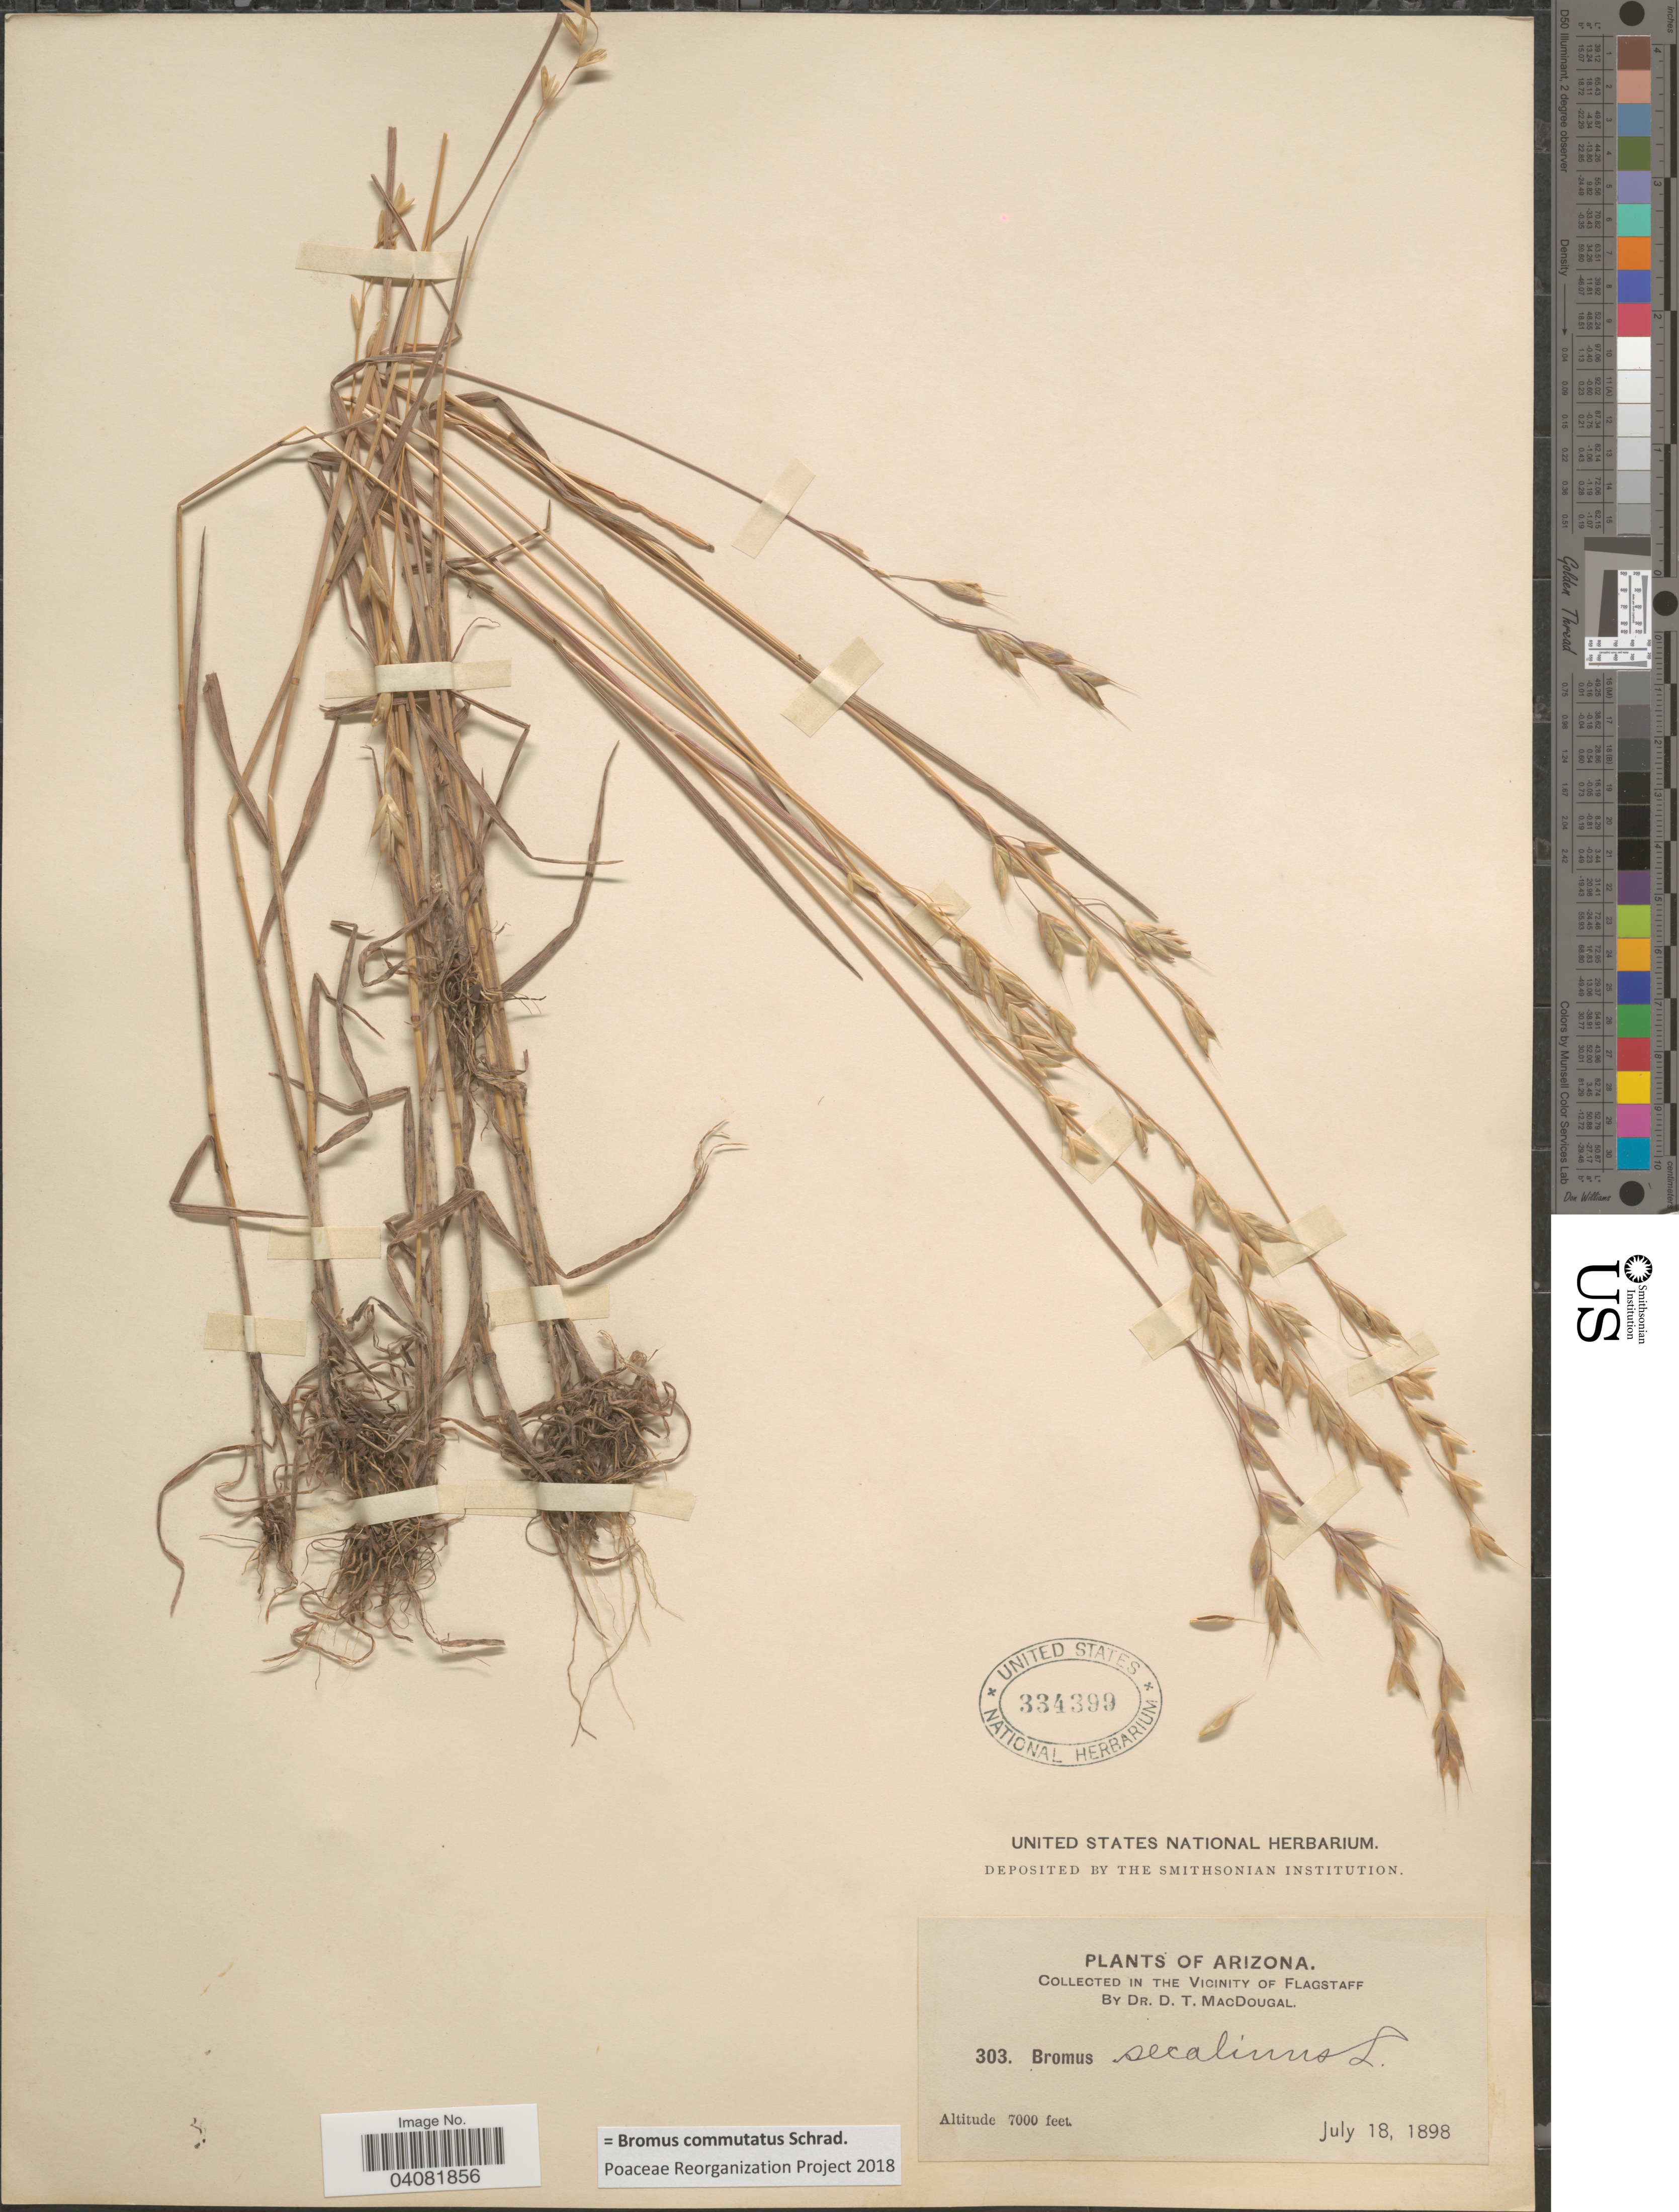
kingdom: Plantae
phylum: Tracheophyta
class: Liliopsida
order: Poales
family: Poaceae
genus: Bromus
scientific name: Bromus commutatus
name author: Schrad.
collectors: D. T. MacDougal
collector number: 303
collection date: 1898-07-18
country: United States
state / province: Arizona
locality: In the vicinity of Flagstaff.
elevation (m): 2134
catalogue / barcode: US 334399